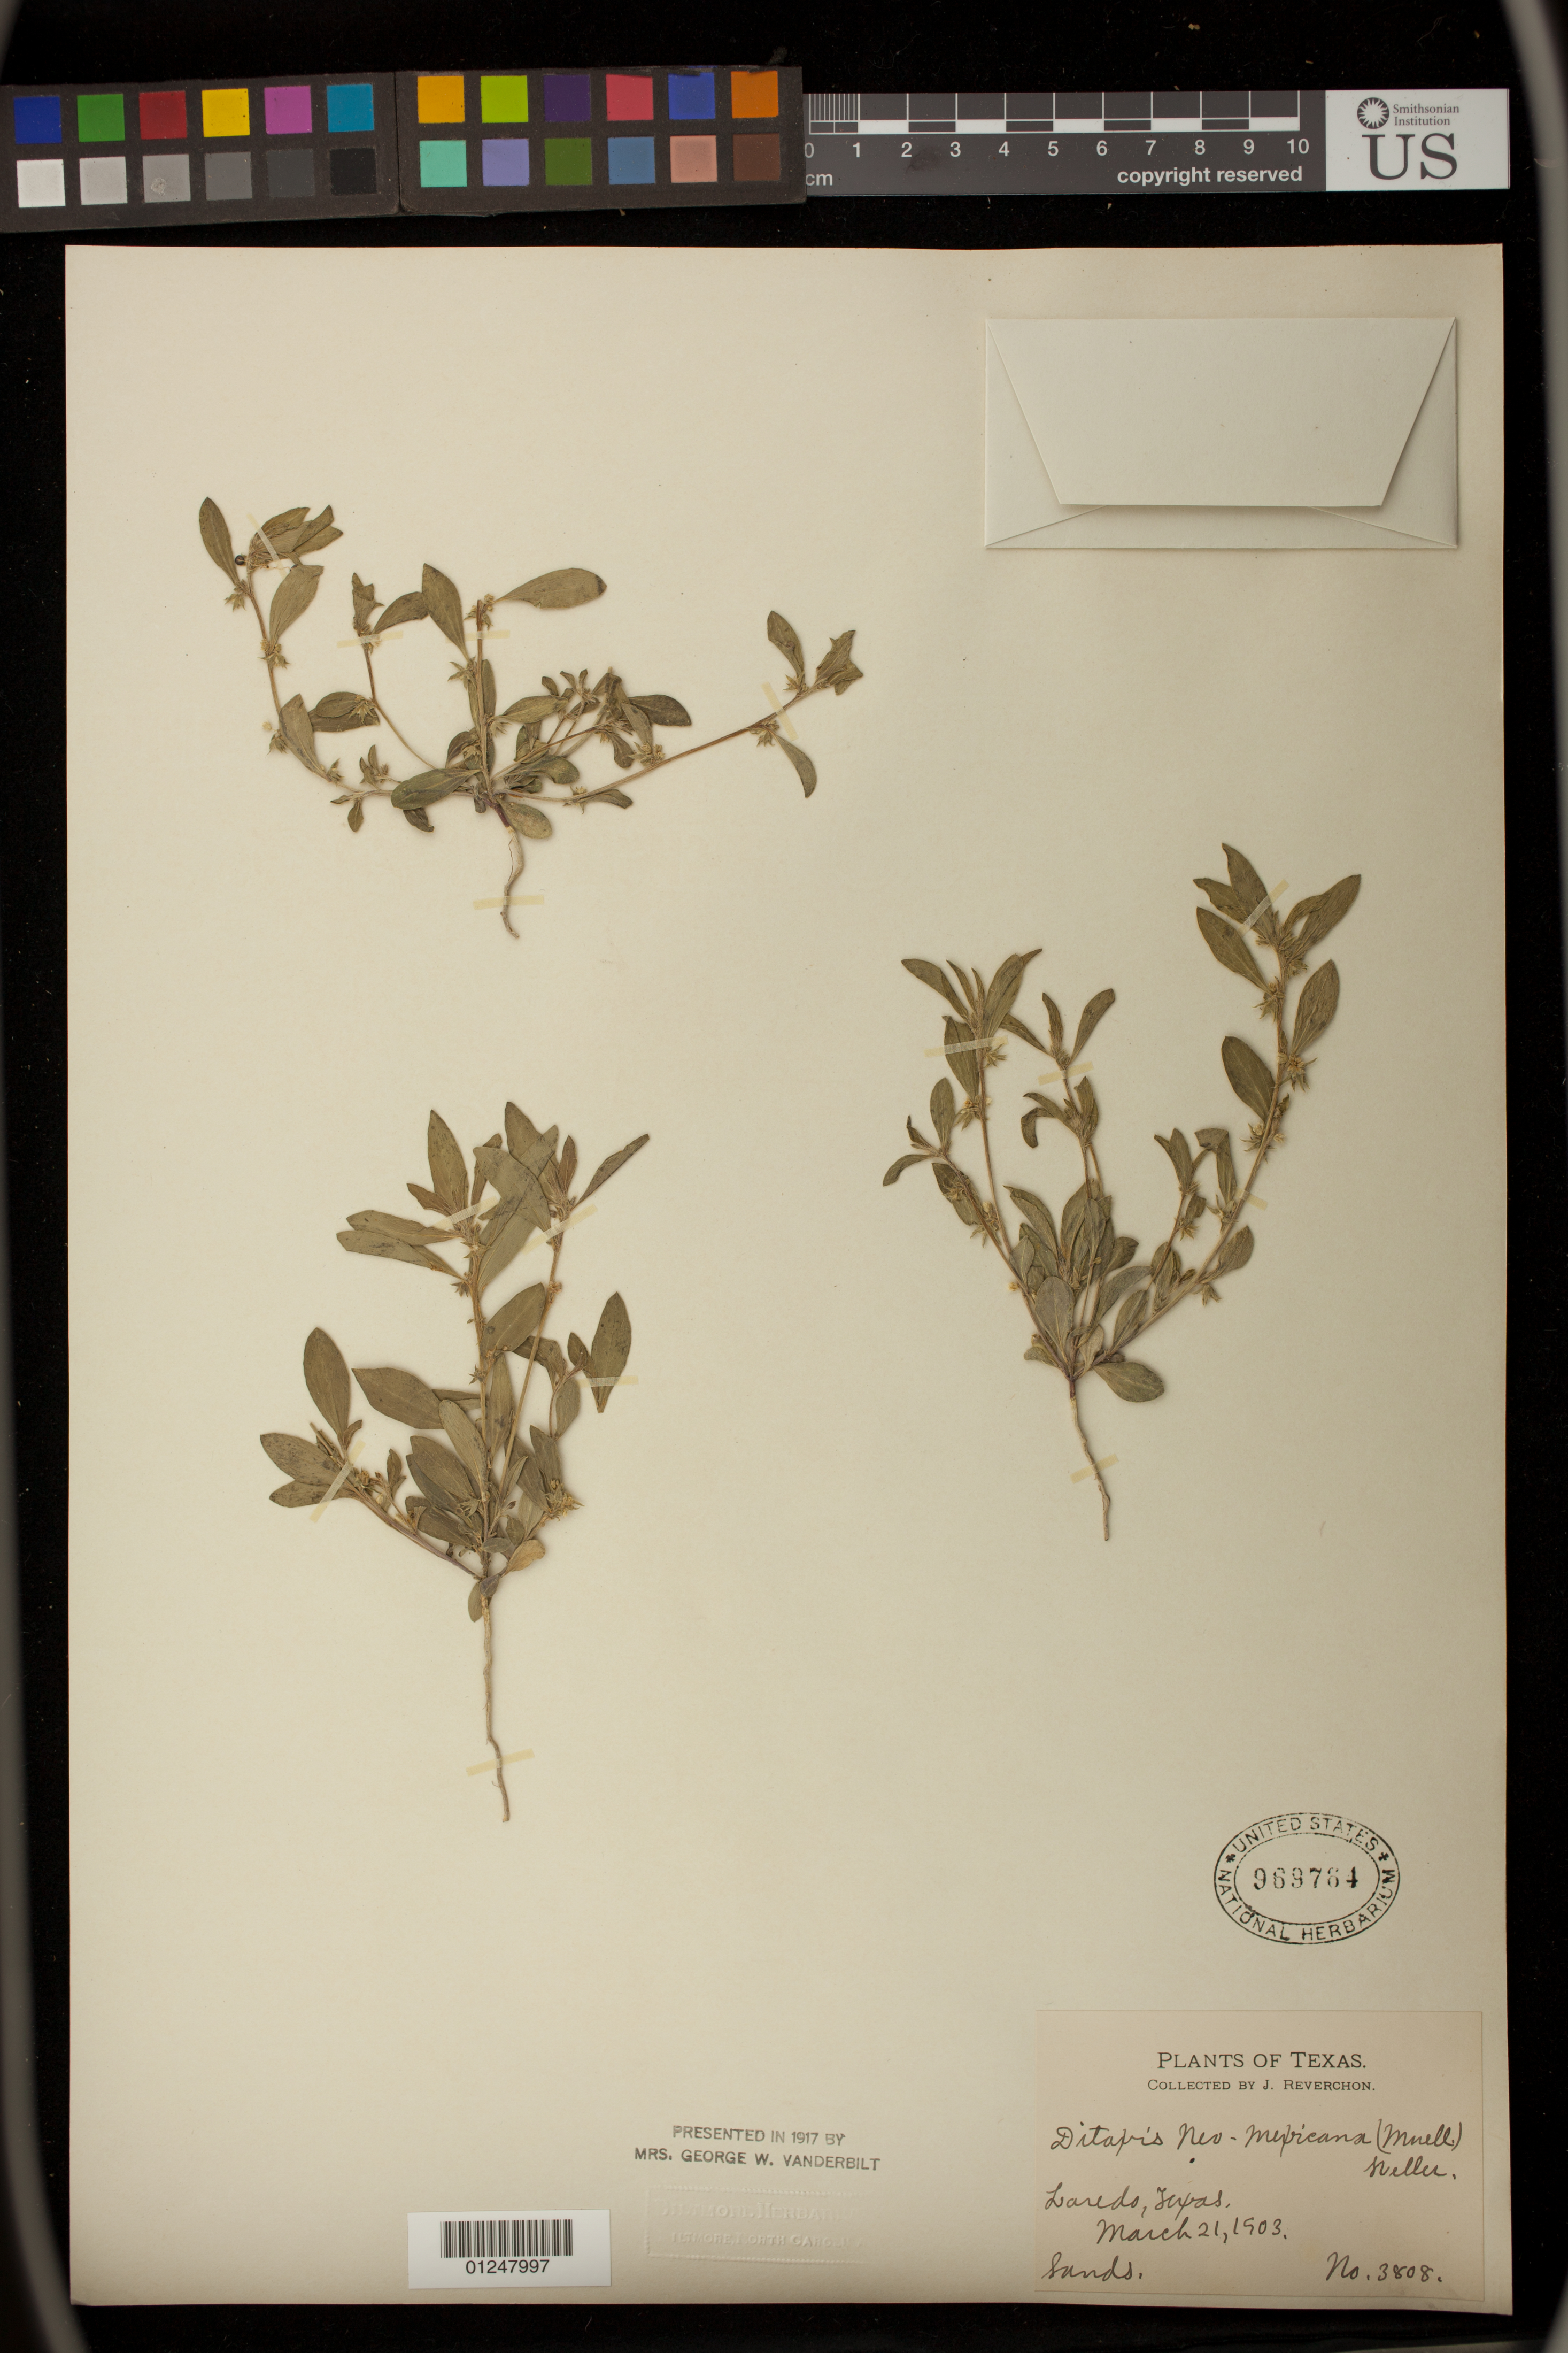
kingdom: Plantae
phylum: Tracheophyta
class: Magnoliopsida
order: Malpighiales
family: Euphorbiaceae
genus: Argythamnia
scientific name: Argythamnia serrata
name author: (Torr.) Müll. Arg.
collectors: J. Reverchon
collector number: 3808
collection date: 1903-03-21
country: United States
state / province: Texas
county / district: Webb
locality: Laredo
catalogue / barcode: US 969764